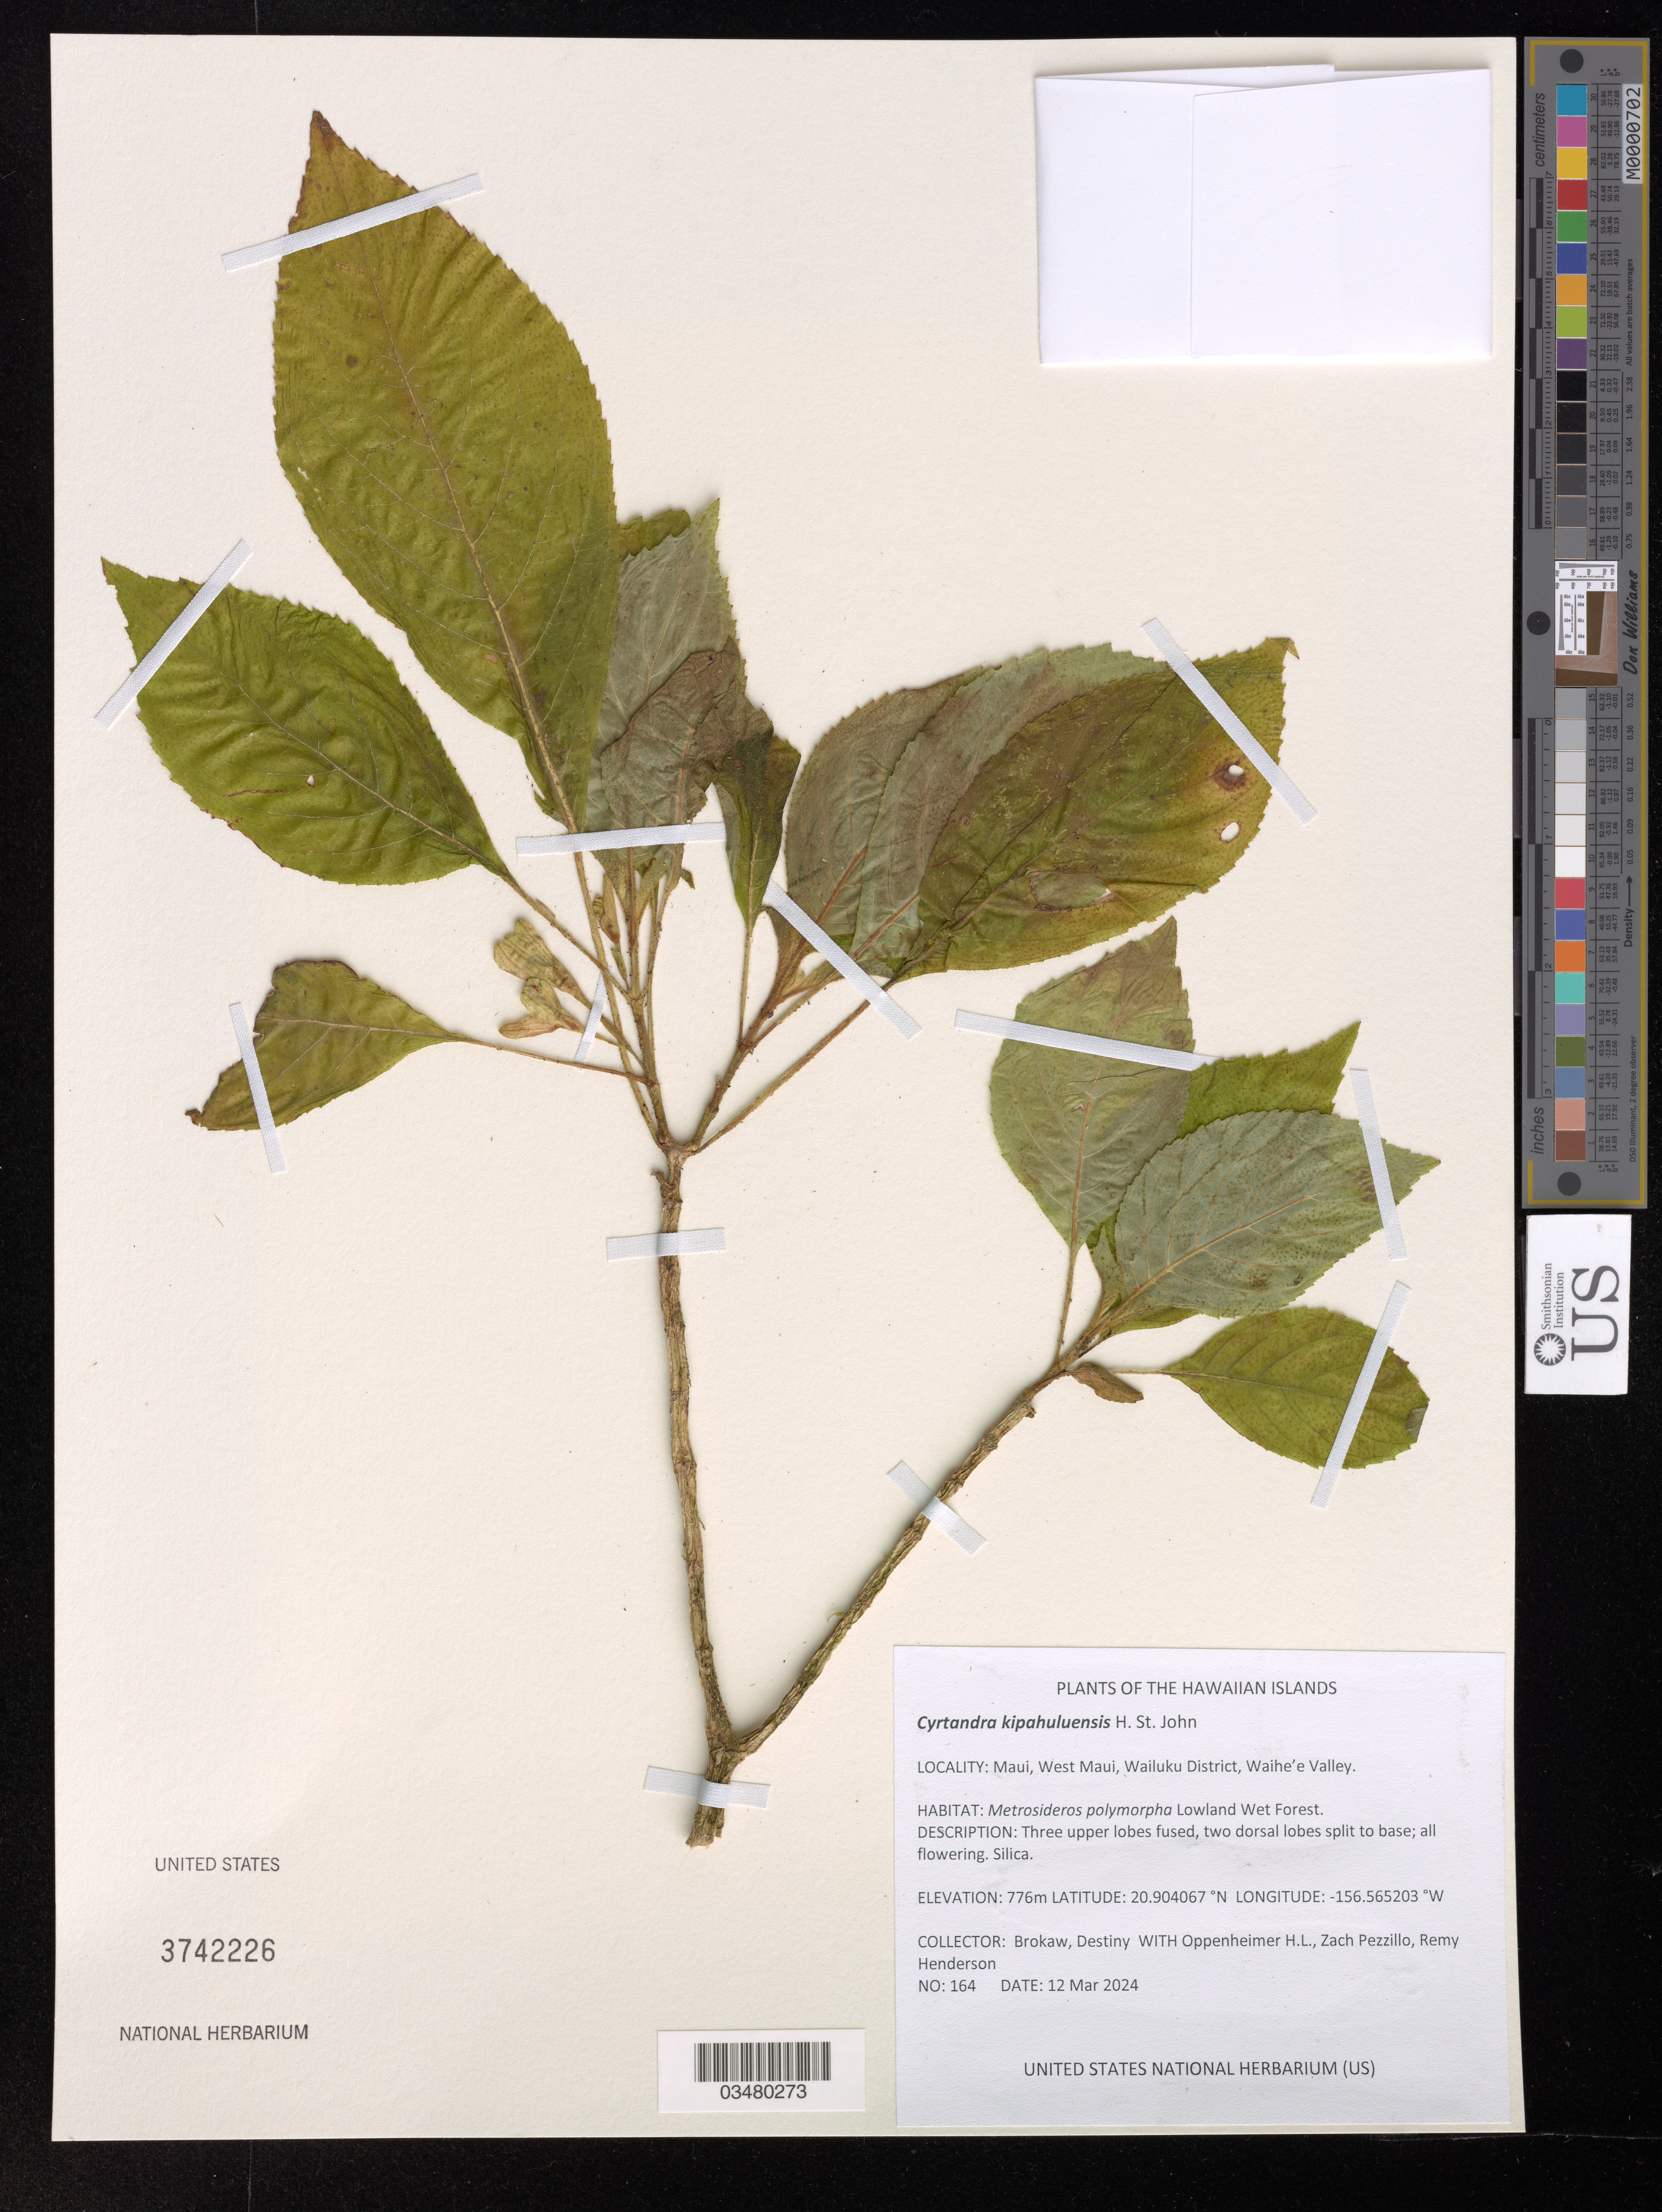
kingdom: Plantae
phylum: Tracheophyta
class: Magnoliopsida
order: Lamiales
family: Gesneriaceae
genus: Cyrtandra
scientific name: Cyrtandra kipahuluensis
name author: H. St. John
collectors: H. L. Oppenheimer, Z. Pezzillo & R. Henderson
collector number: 164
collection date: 2024-03-12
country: United States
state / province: Hawaii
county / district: Maui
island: Maui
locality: West Maui, Wailuku District, Waihe'e Valley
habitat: Lowland wet forest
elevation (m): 776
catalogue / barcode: US 3742226